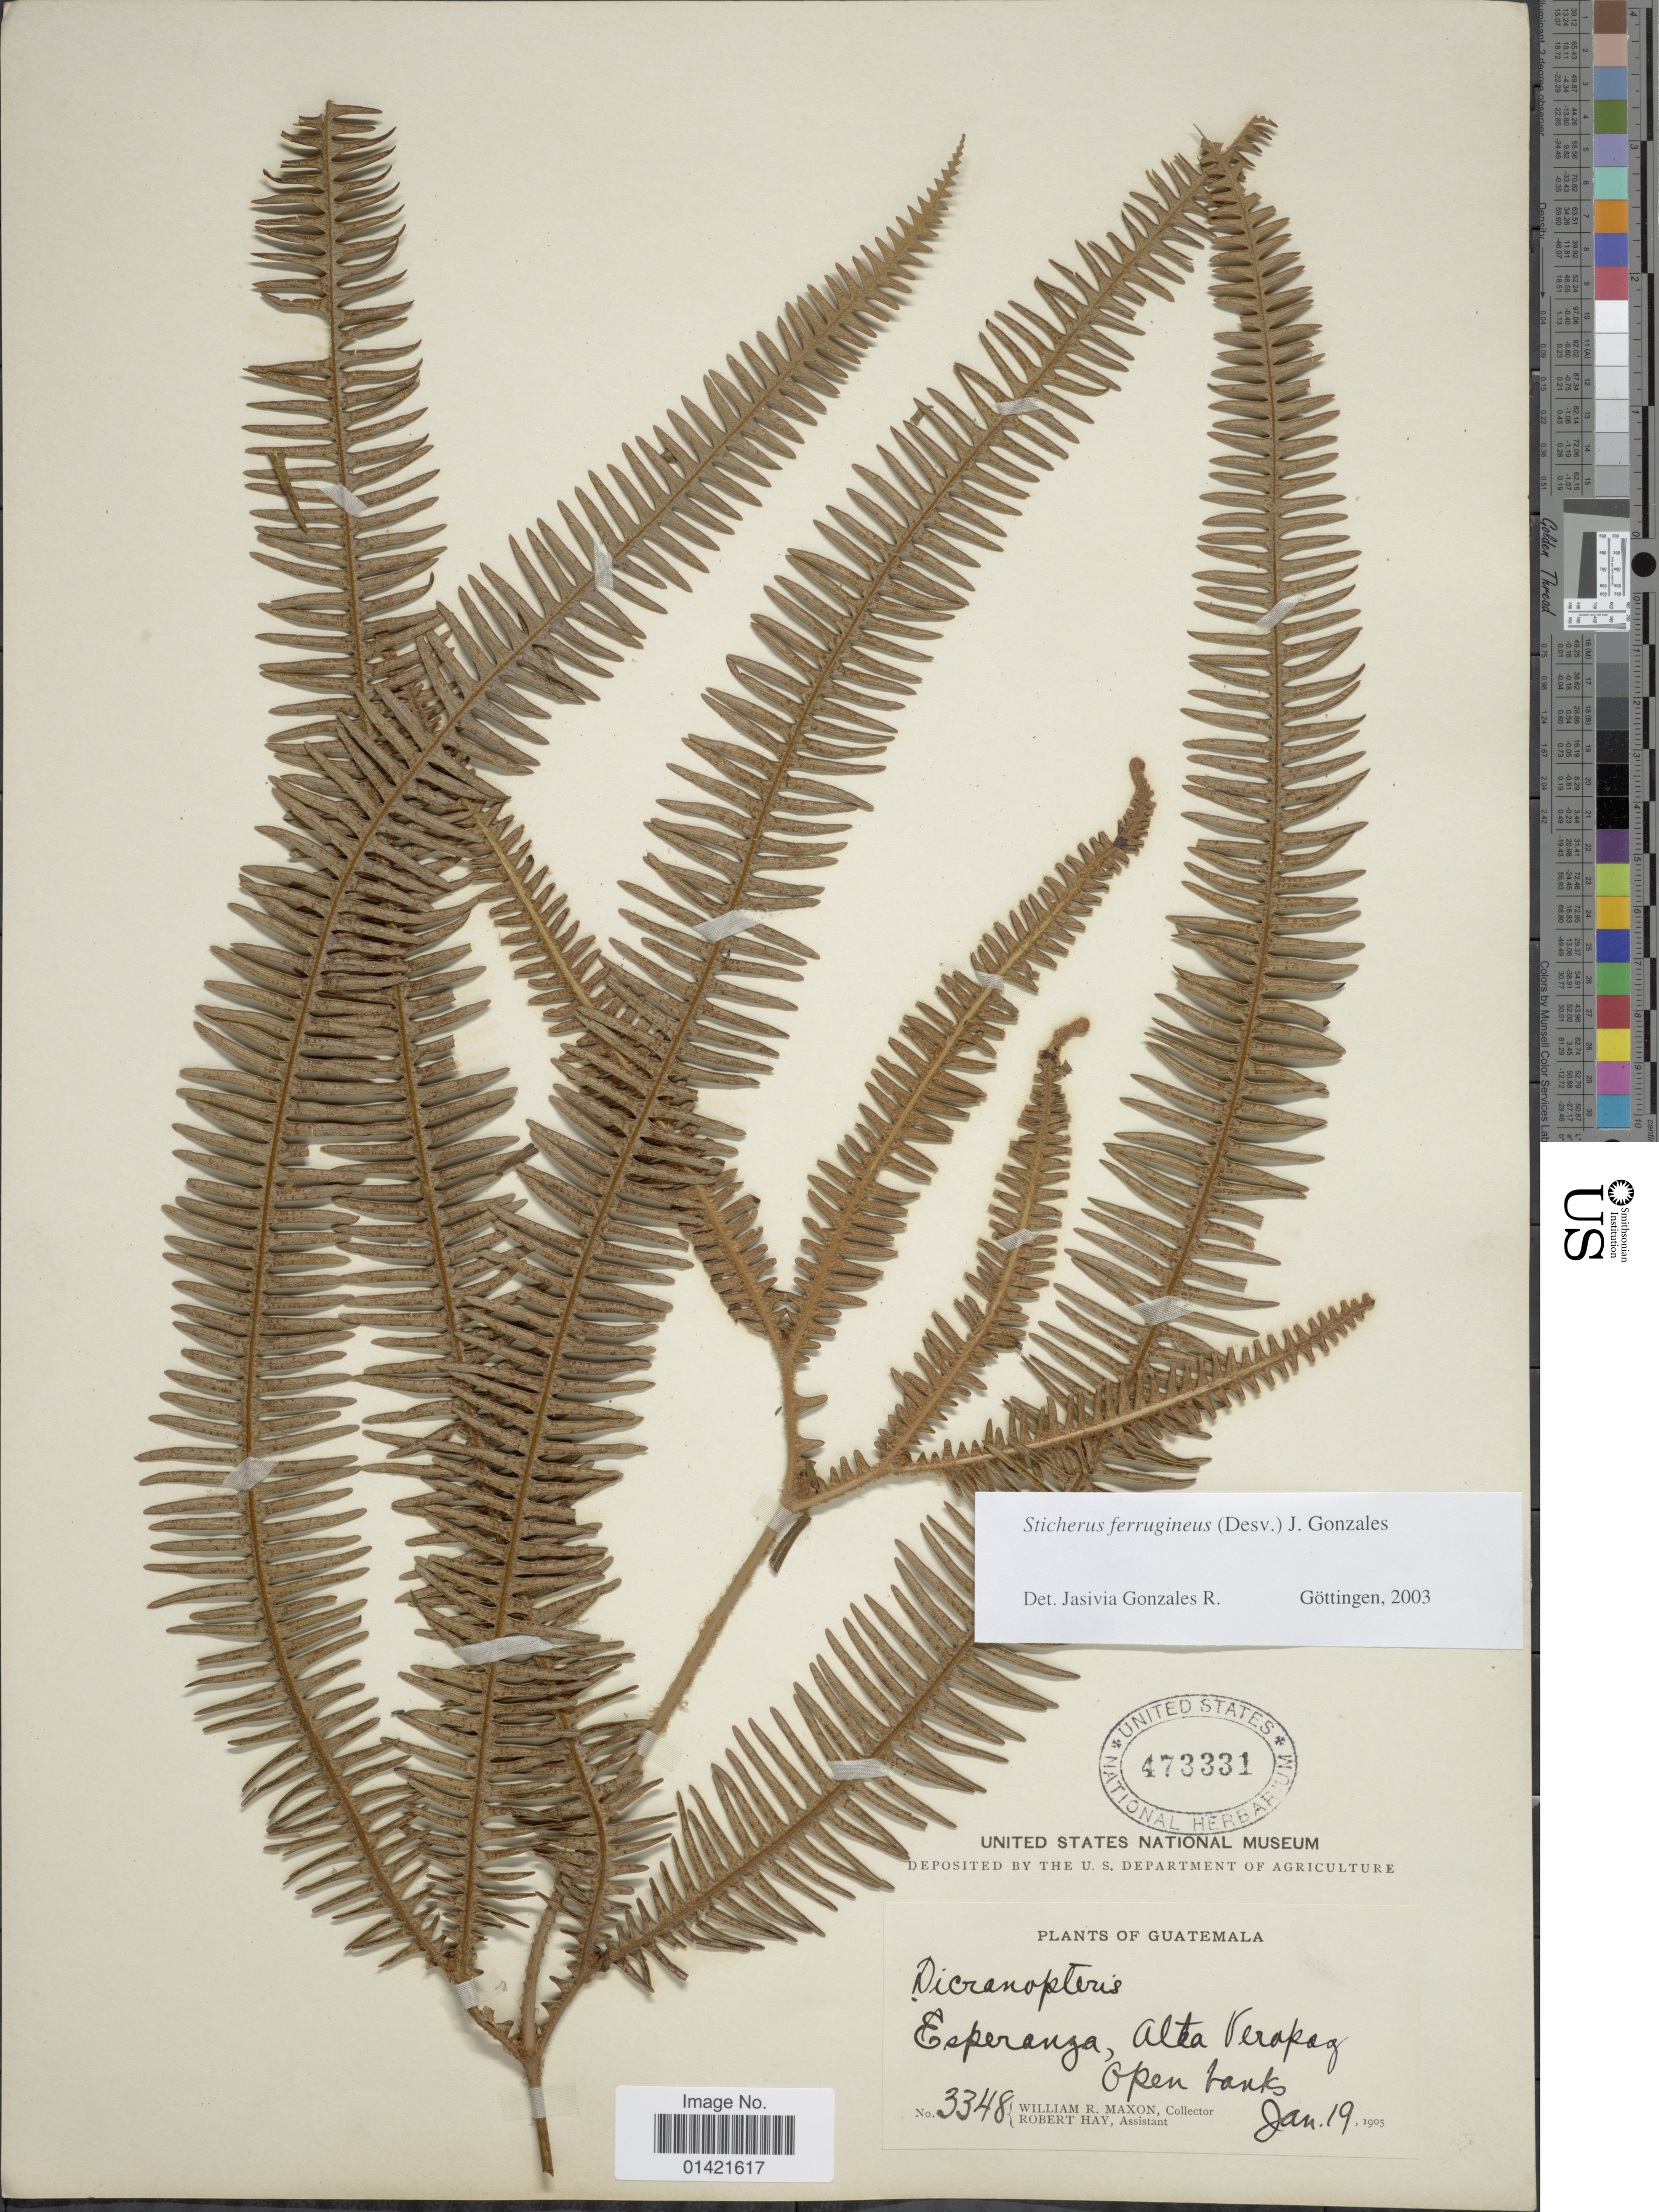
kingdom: Plantae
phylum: Tracheophyta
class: Polypodiopsida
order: Gleicheniales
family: Gleicheniaceae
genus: Sticherus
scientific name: Sticherus ferrugineus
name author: (Desv.) J. Gonzales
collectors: W. R. Maxon & R. H. Hay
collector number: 3348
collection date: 1905-01-19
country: Guatemala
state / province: Alta Verapaz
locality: Esperanza, Alta Verapaz.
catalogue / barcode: US 473331